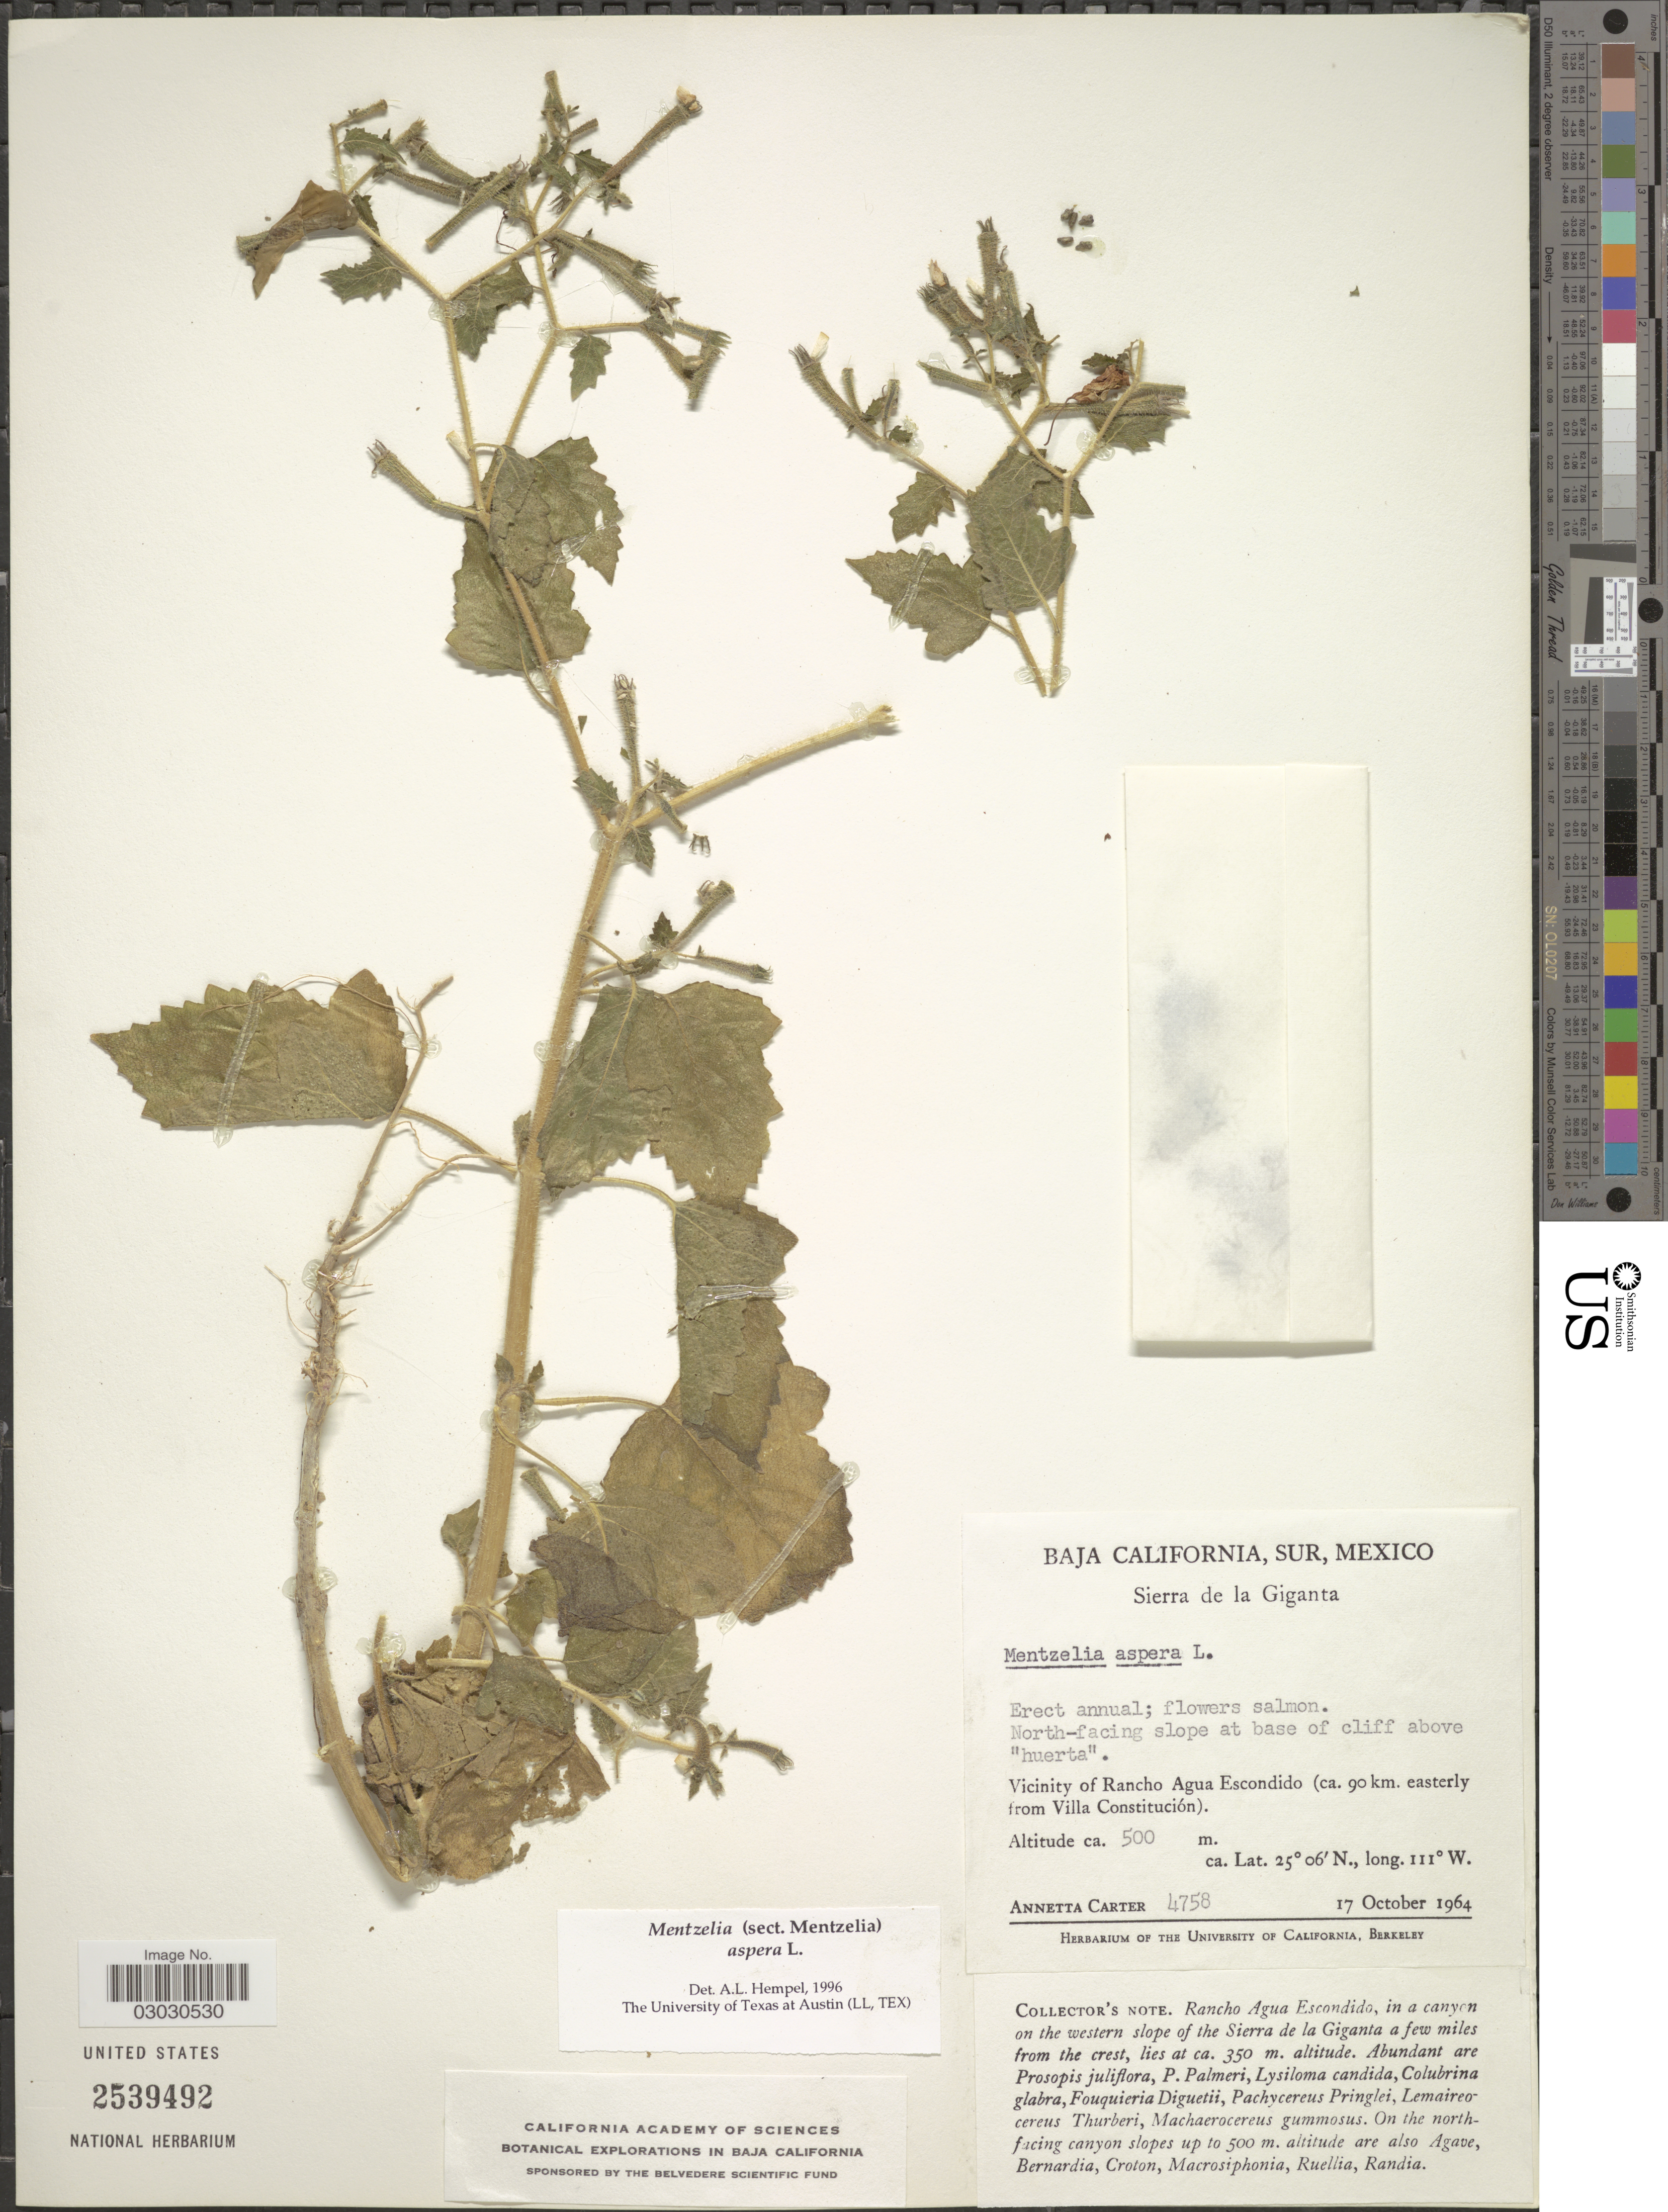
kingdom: Plantae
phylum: Tracheophyta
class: Magnoliopsida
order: Cornales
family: Loasaceae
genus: Mentzelia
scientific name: Mentzelia aspera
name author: L.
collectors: A. Carter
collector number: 4758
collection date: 1964-10-17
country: Mexico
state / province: Baja California Sur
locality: Baja California, Sur. Sierra de la Giganta. North-facing slope at base of cliff above "huerta". Vicinity of Rancho Agua Escondido (ca. 90 km. easterly from Villa Constitución).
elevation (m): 500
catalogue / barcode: US 2539492